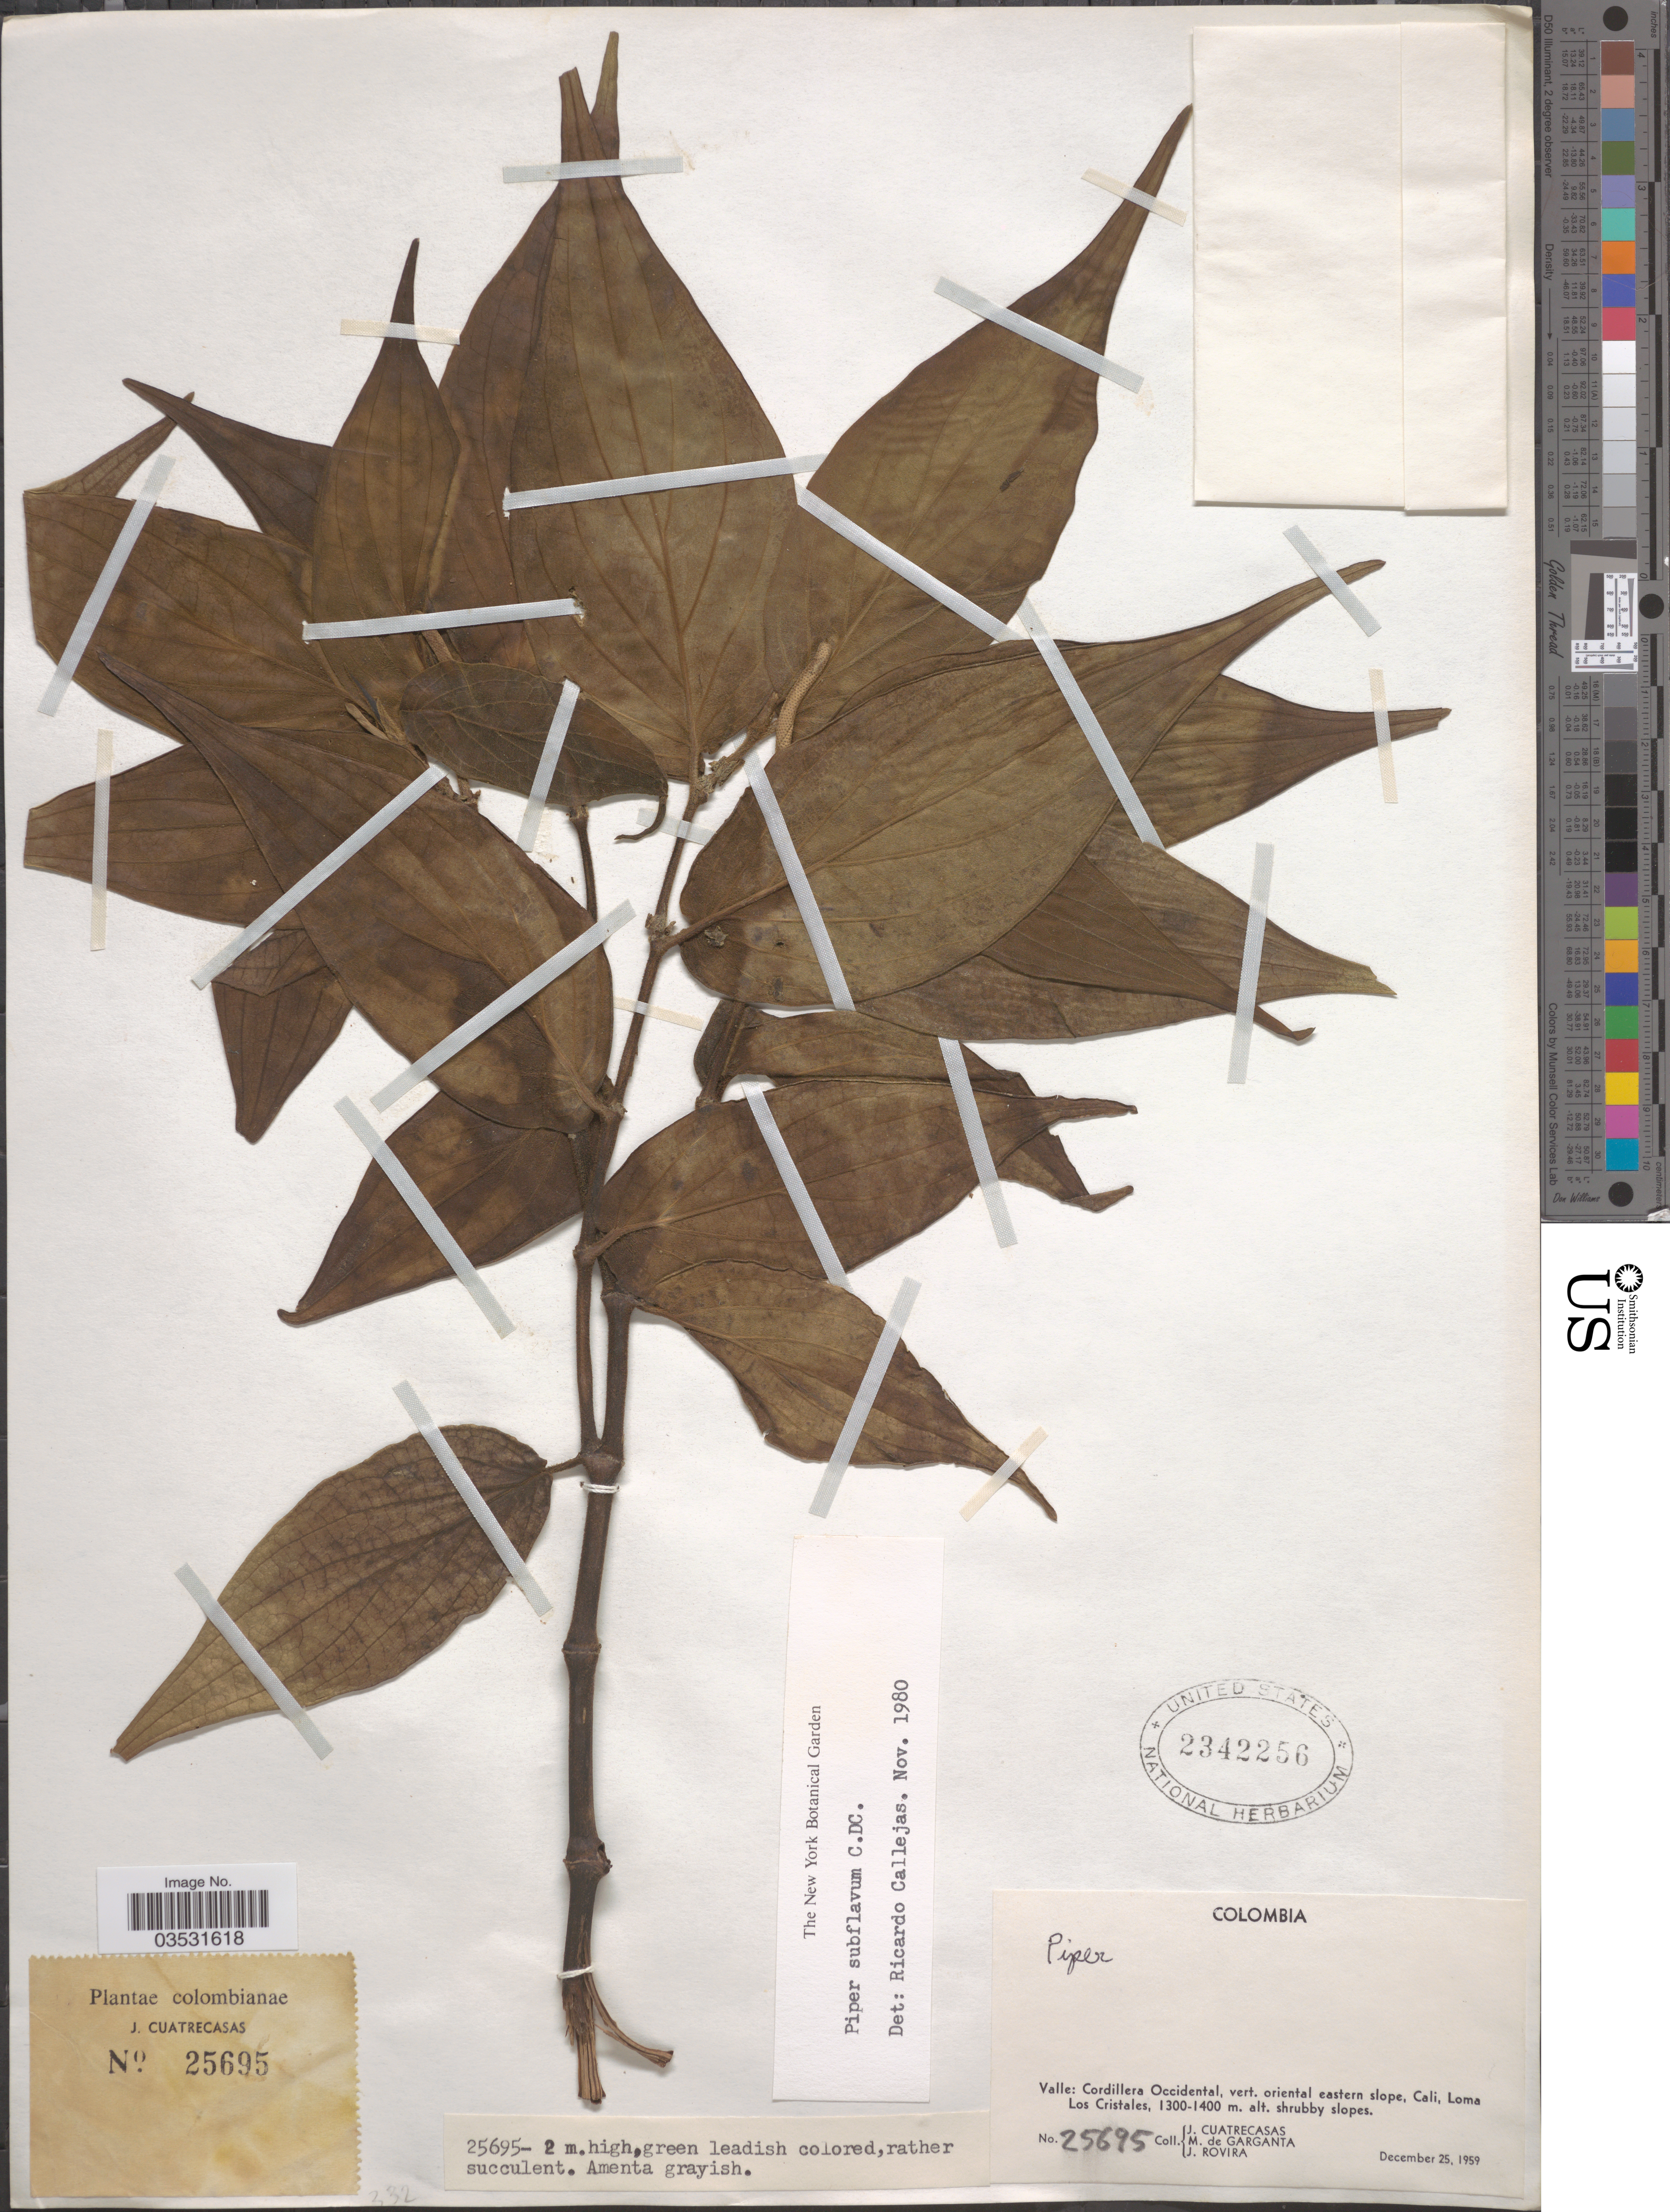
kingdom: Plantae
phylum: Tracheophyta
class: Magnoliopsida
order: Piperales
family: Piperaceae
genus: Piper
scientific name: Piper subflavum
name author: C. DC.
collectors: J. Cuatrecasas, M. Garganta & J. Rovira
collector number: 25695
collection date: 1959-12-25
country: Colombia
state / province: Valle del Cauca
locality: Valle: Cordillera Occidental, vert. oriental eastern slope, Cali, Loma Los Cristales.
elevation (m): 1300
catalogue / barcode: US 2342256